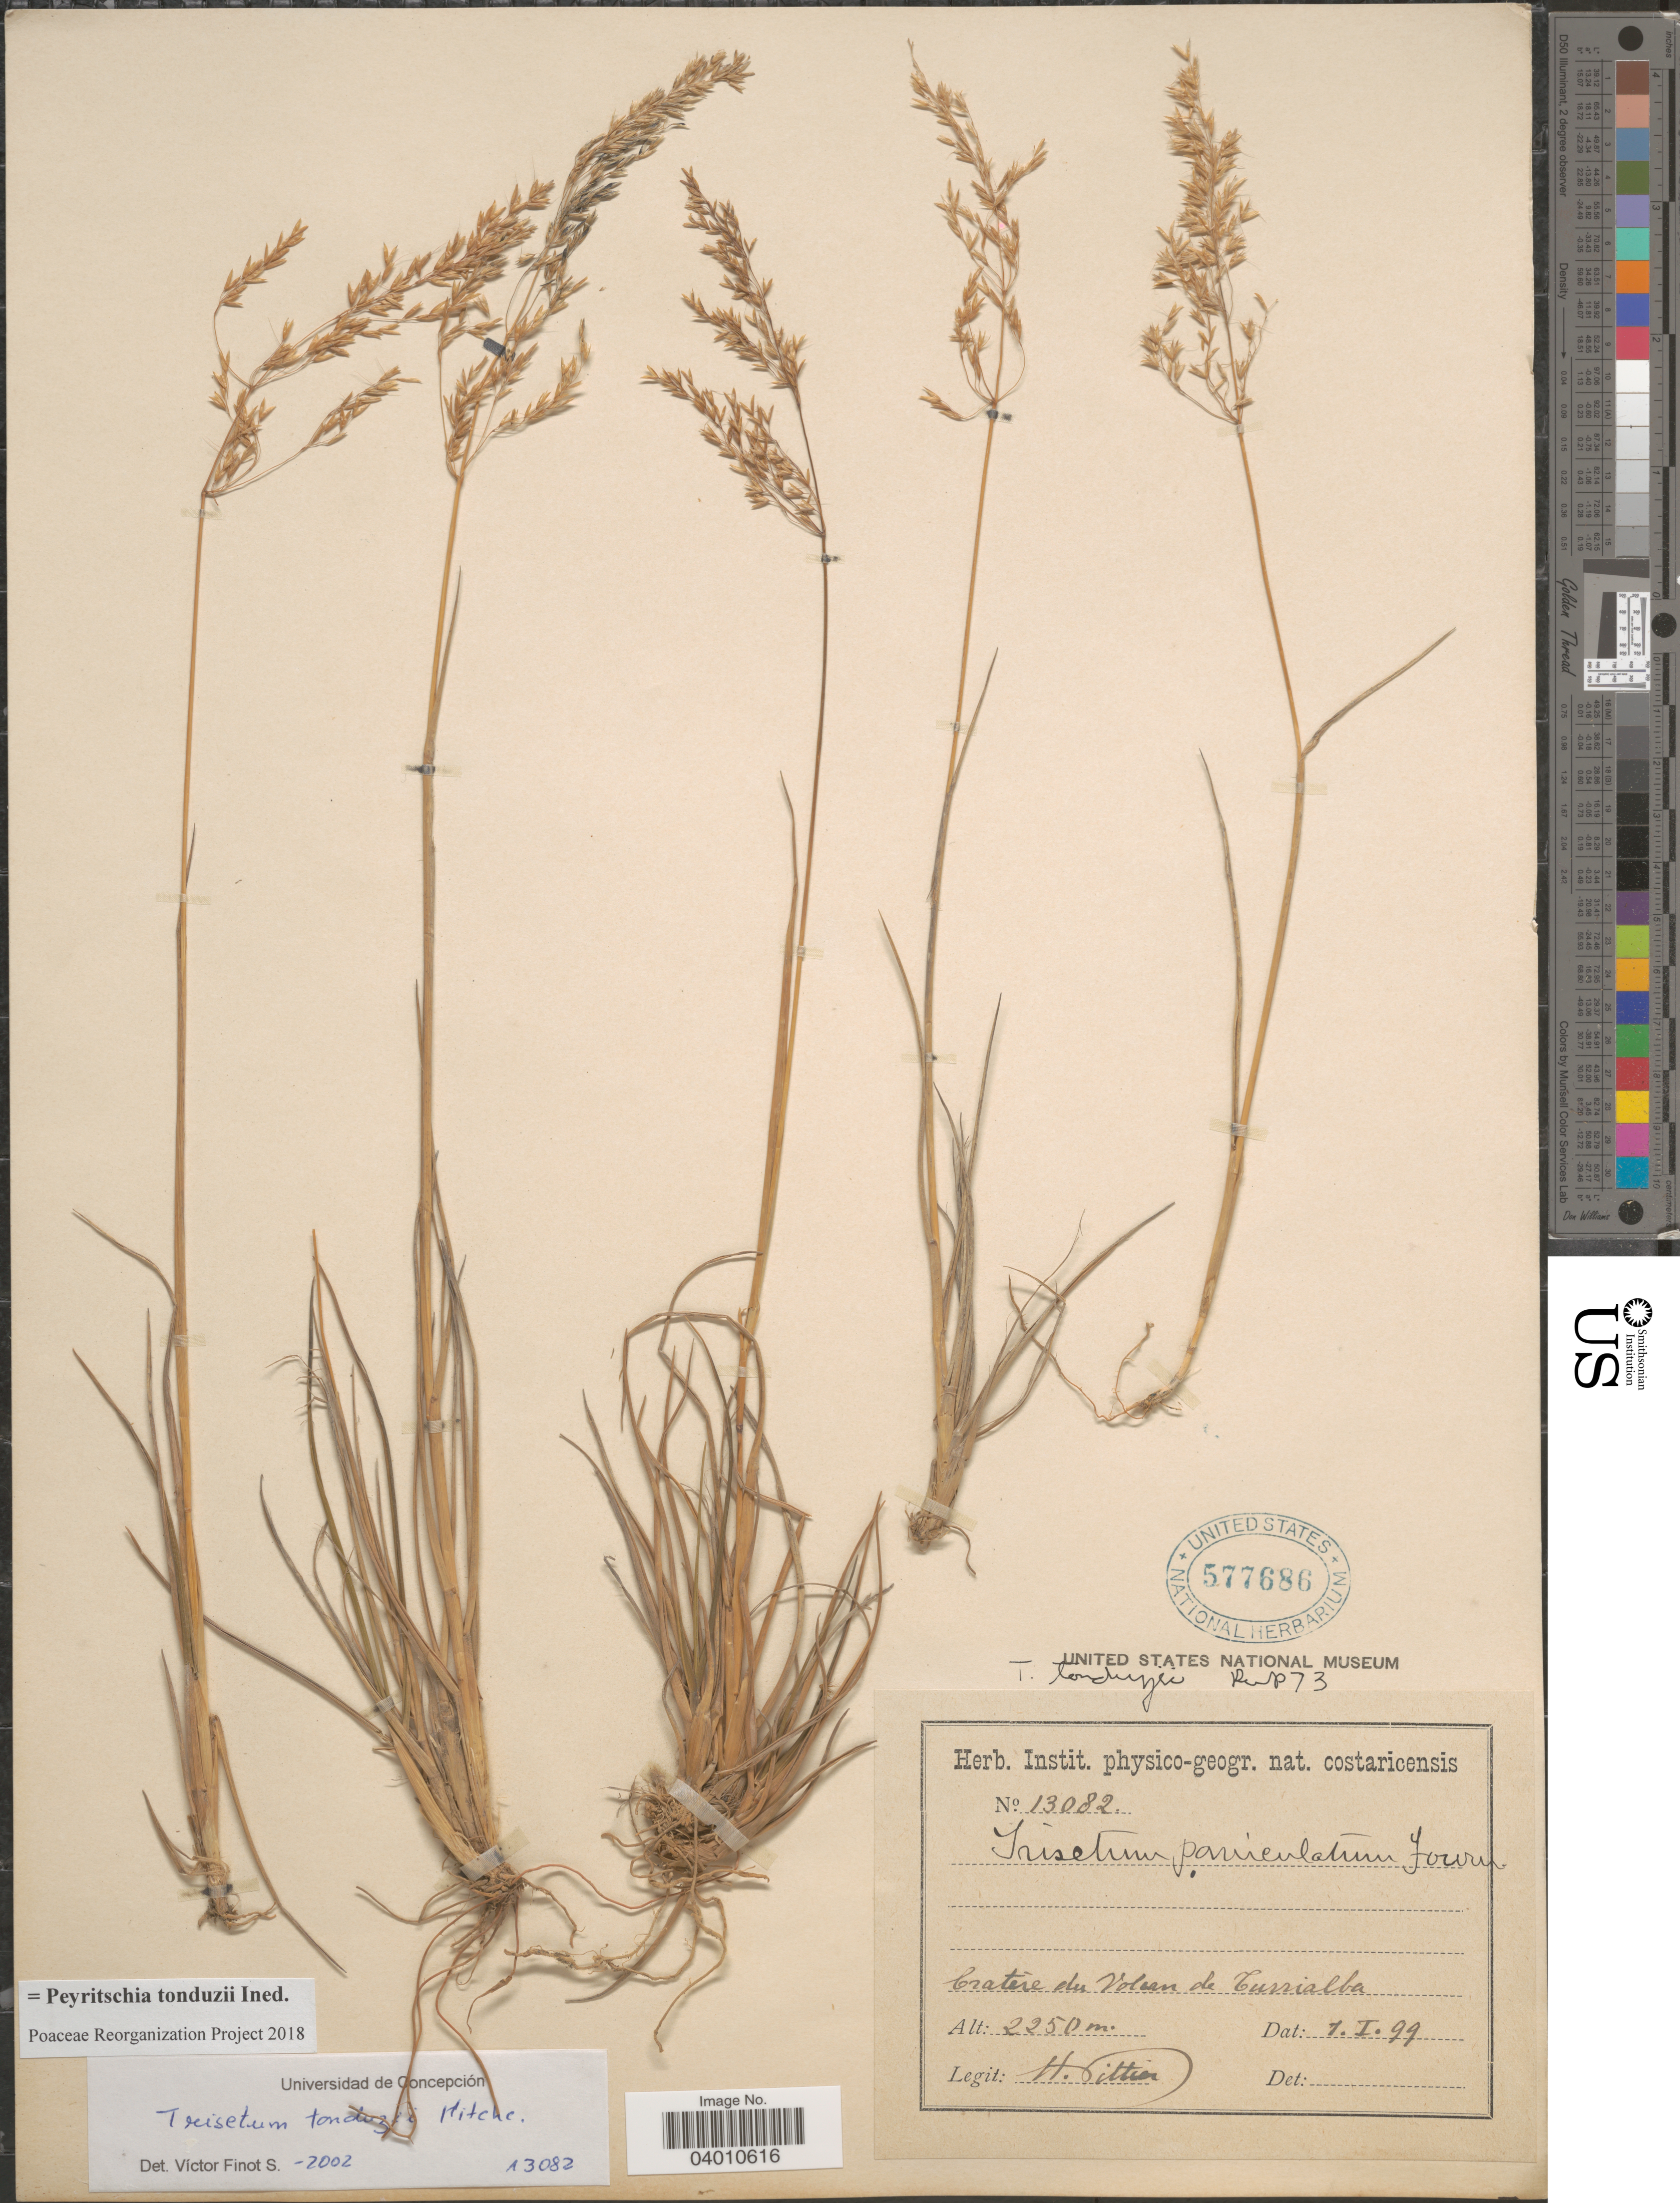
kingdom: Plantae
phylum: Tracheophyta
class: Liliopsida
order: Poales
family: Poaceae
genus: Peyritschia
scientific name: Peyritschia tonduzii ined.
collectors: H. F. Pittier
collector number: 13082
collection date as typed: Transcribed d/m/y: 1/1/99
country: Costa Rica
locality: Cratére du Volcan de Turrialba.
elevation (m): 2250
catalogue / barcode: US 577686